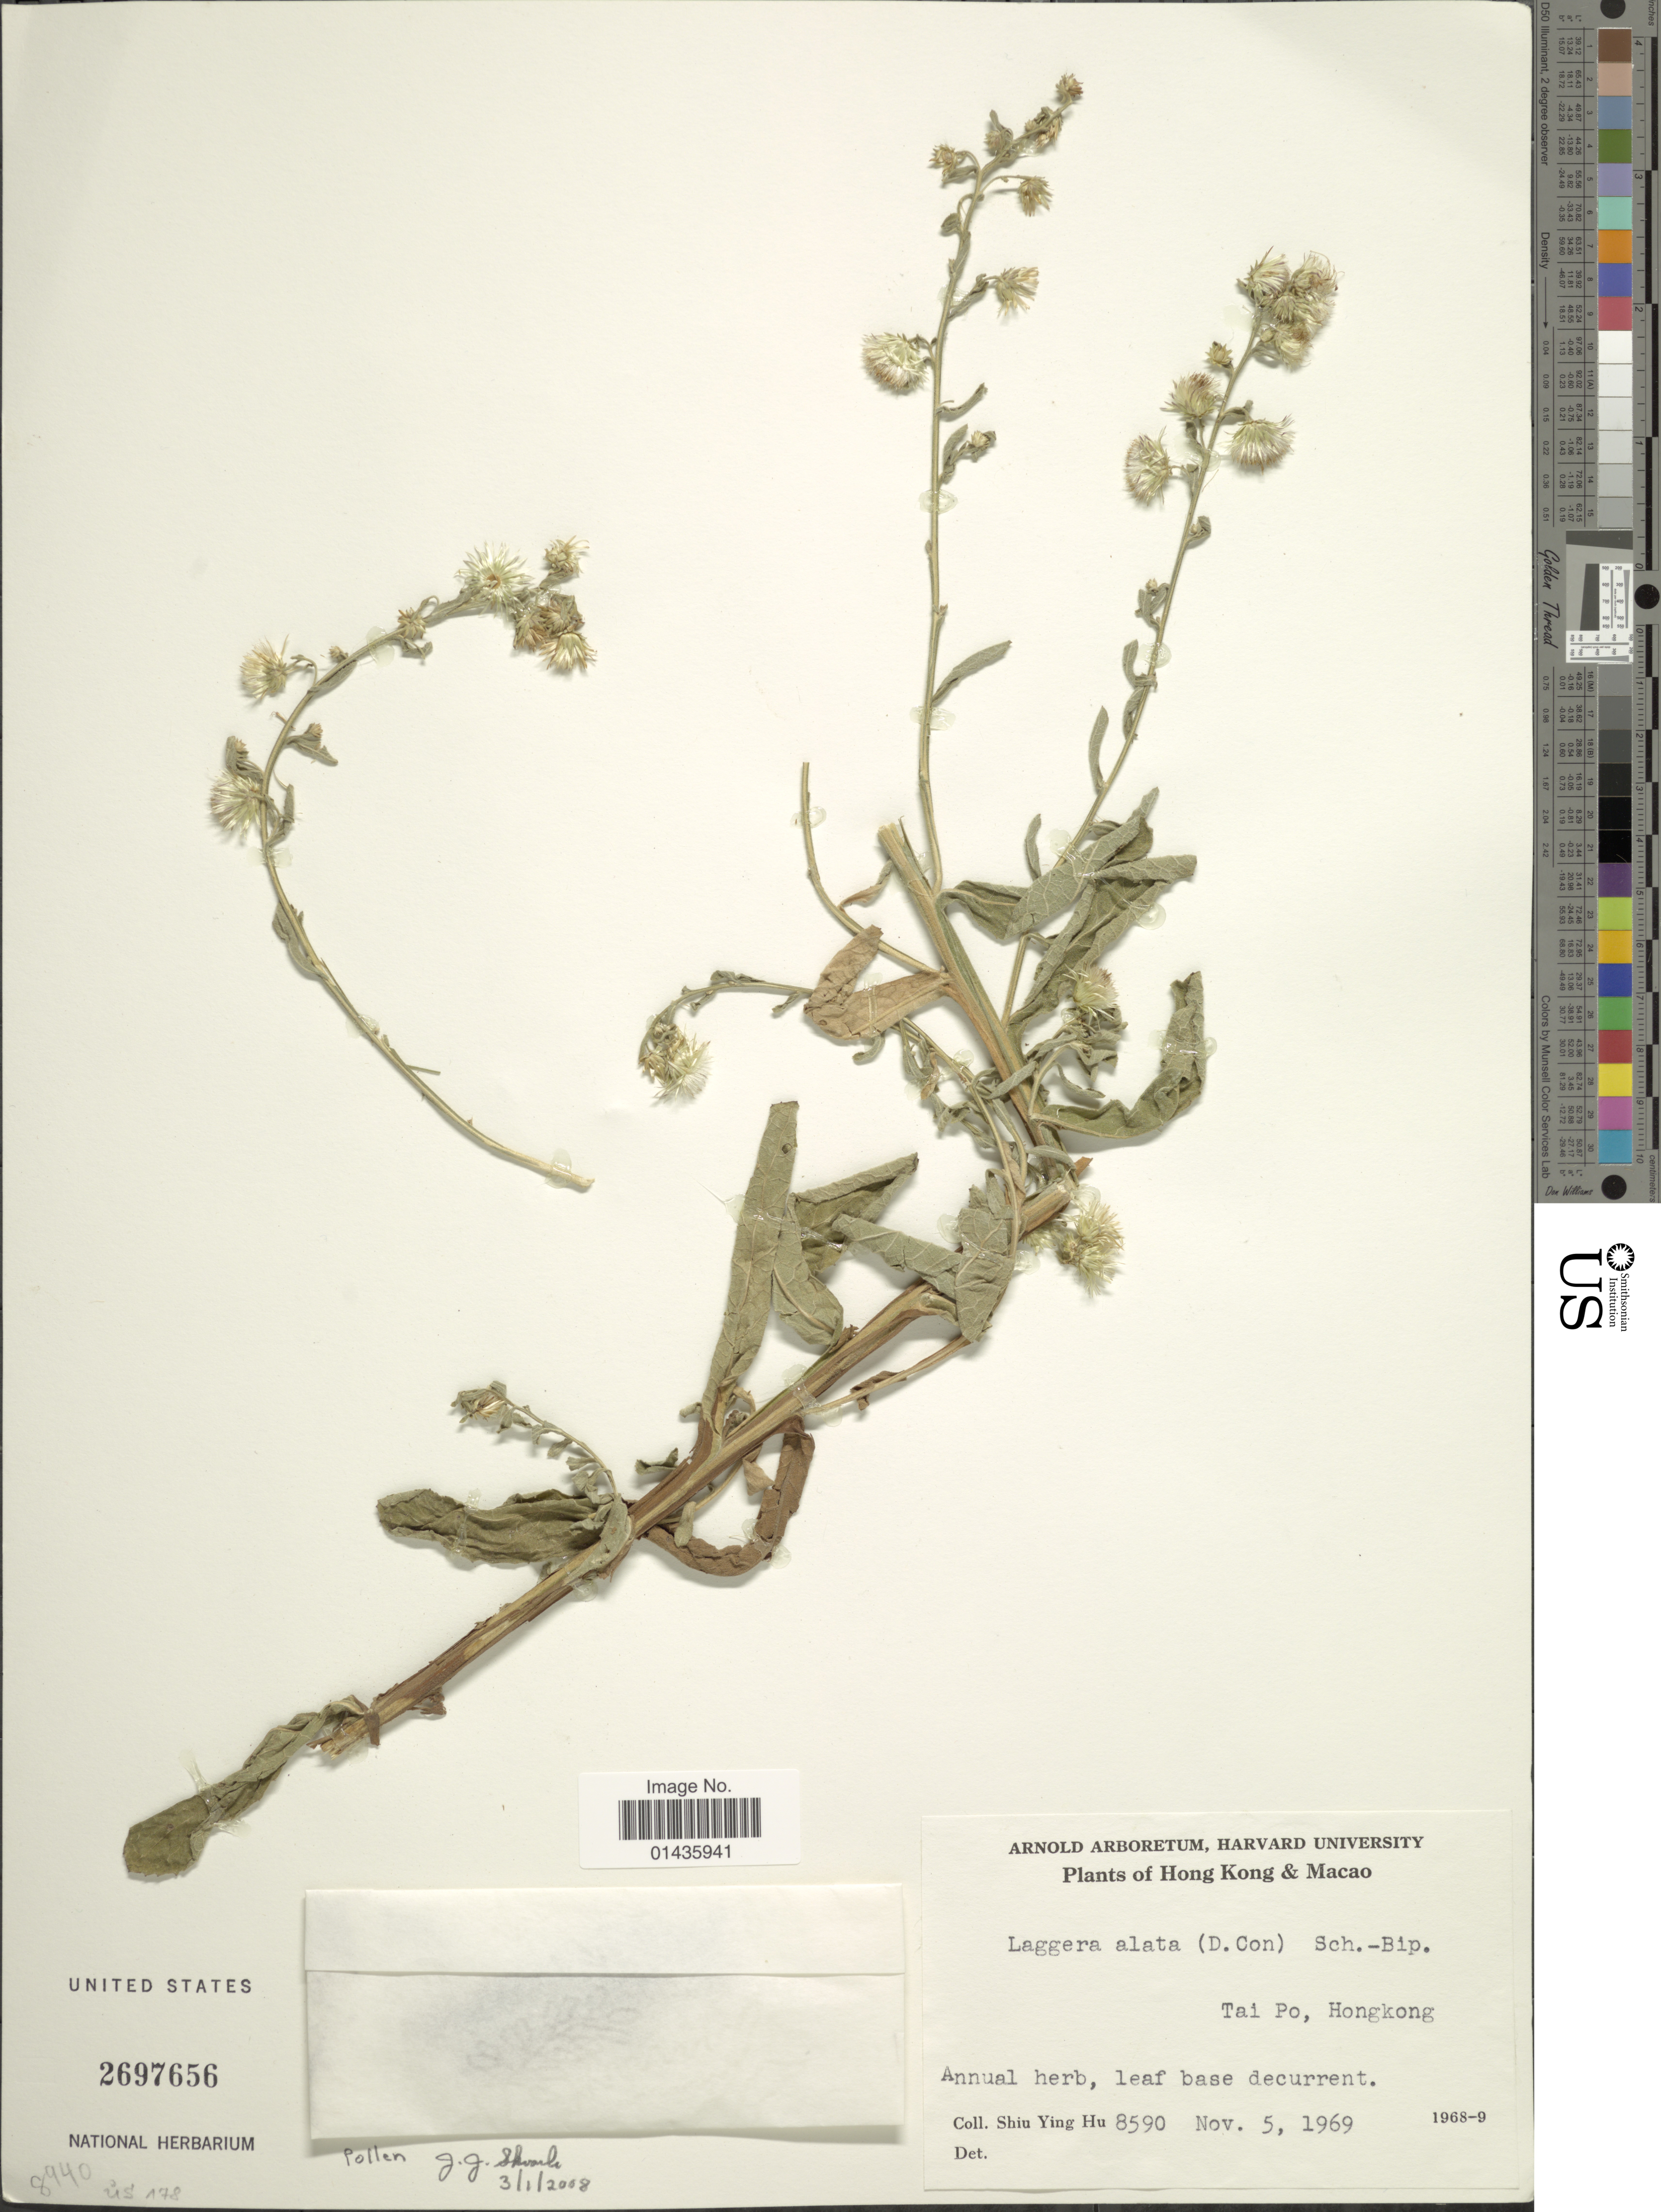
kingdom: Plantae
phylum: Tracheophyta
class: Magnoliopsida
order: Asterales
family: Asteraceae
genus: Laggera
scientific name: Laggera alata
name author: Sch. Bip.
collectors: S. Y. Hu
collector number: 8590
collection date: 1969-11-05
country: China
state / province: Hong Kong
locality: Macao, Tai Po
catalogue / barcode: US 2697656